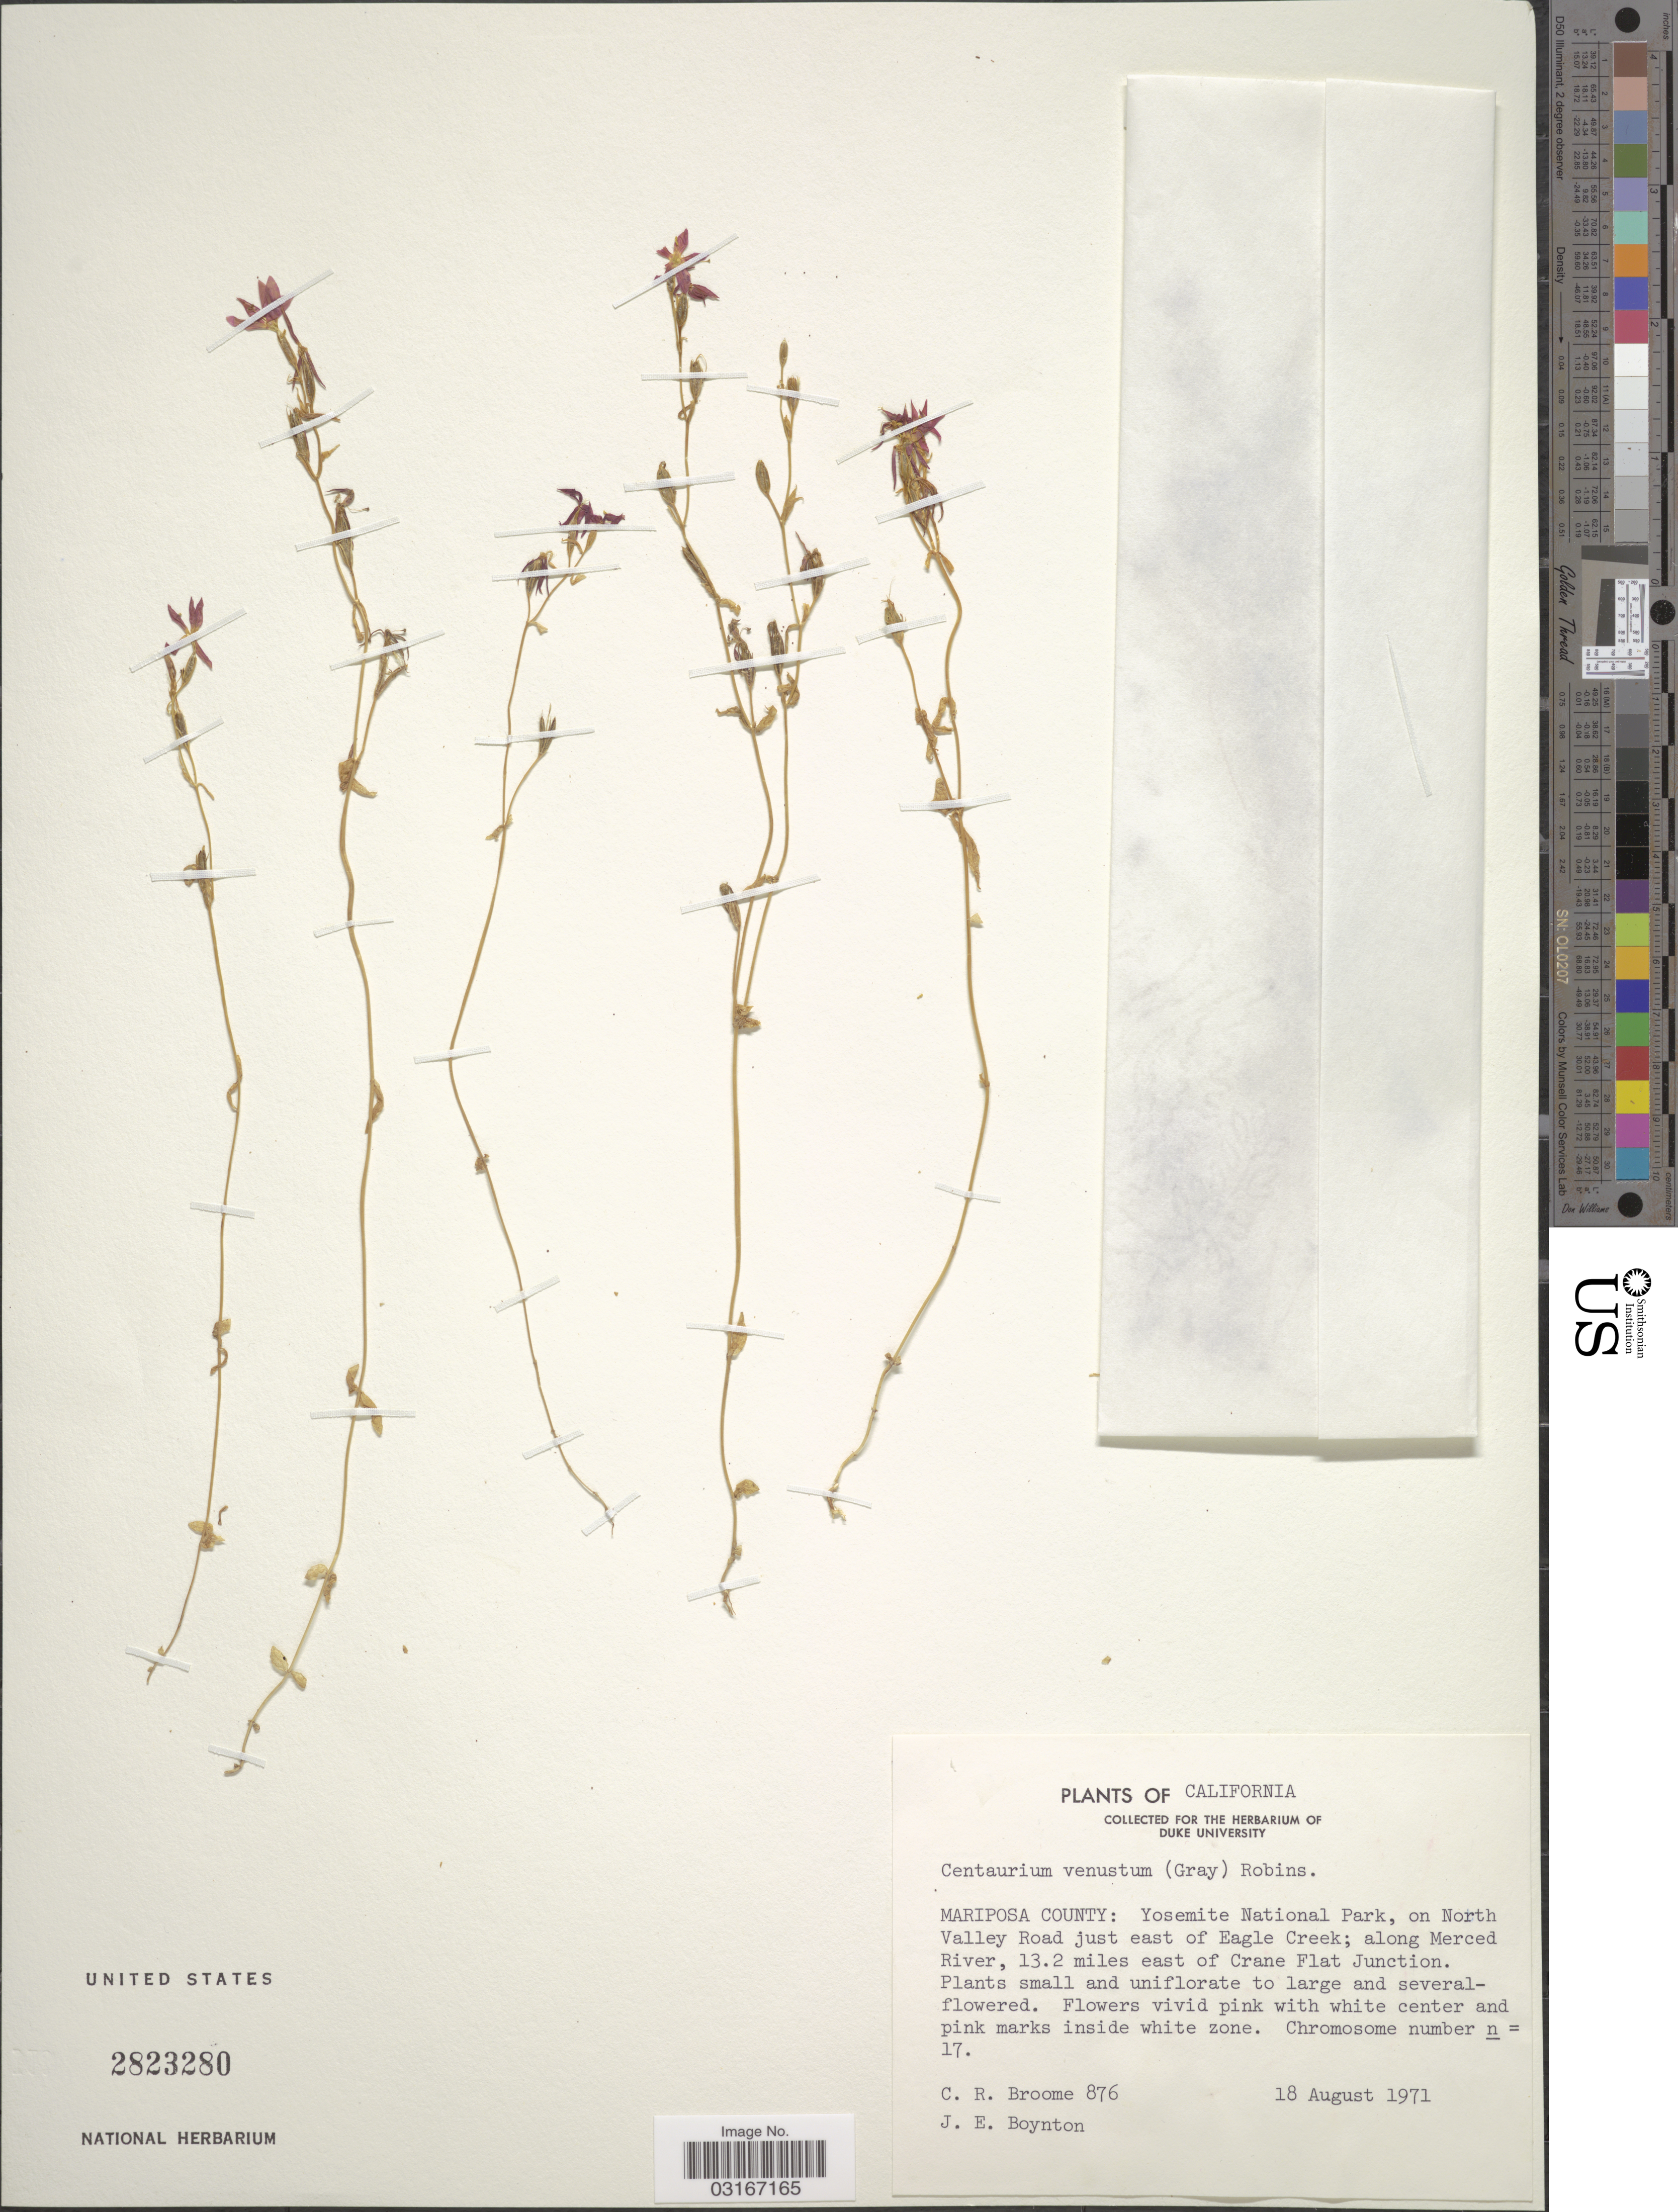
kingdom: Plantae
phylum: Tracheophyta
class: Magnoliopsida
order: Gentianales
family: Gentianaceae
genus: Centaurium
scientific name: Centaurium venustum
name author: (A. Gray) B.L. Rob.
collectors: C. R. Broome & J. Boynton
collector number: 876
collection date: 1971-08-18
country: United States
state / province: California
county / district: Mariposa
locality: Mariposa County: Yosemite National Park, on North Valley Road just east of Eagle Creek; along Merced River, 13.2 miles east of Crane Flat Junction.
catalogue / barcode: US 2823280